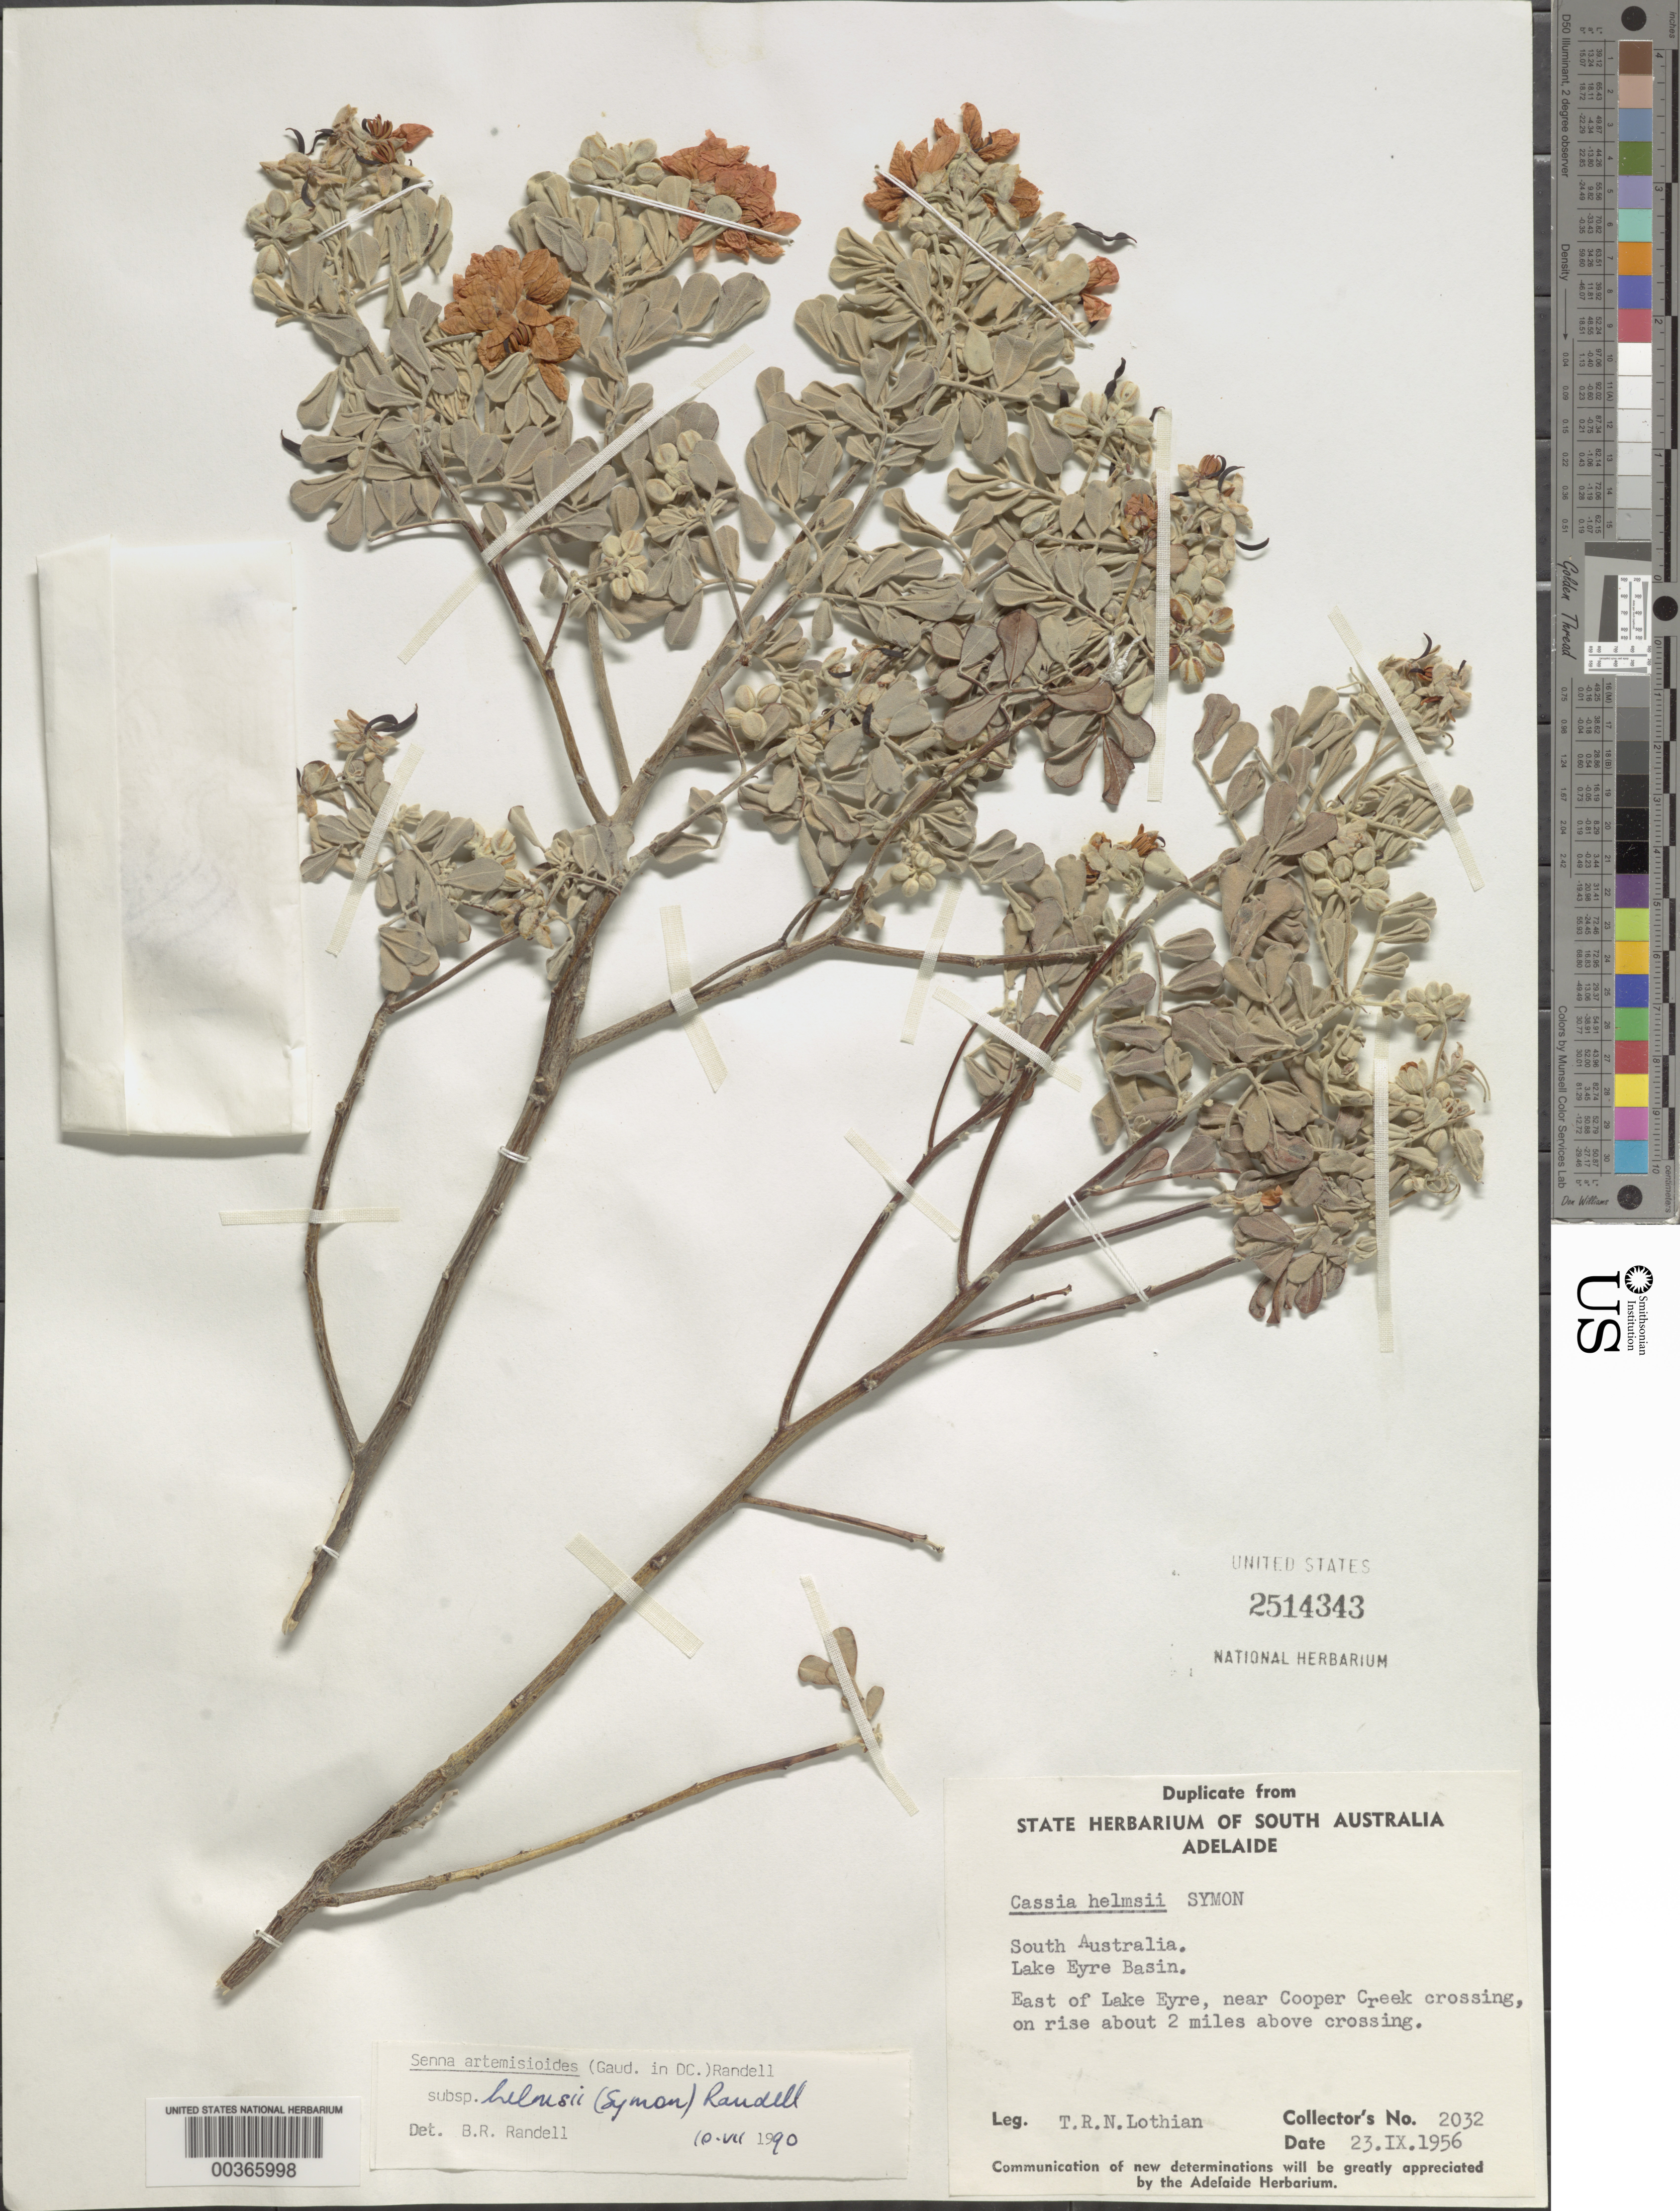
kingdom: Plantae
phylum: Tracheophyta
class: Magnoliopsida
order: Fabales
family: Fabaceae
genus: Senna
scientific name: Senna artemisioides subsp. helmsii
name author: (Symon) Randell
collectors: T. Lothian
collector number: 2032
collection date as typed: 23 Sep 1956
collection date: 1956-09-23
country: Australia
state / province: South Australia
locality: Lake eyre basin; e of lake eyre, near cooper creek crossing, on rise about 2 mi above crossing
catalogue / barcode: US 2514343